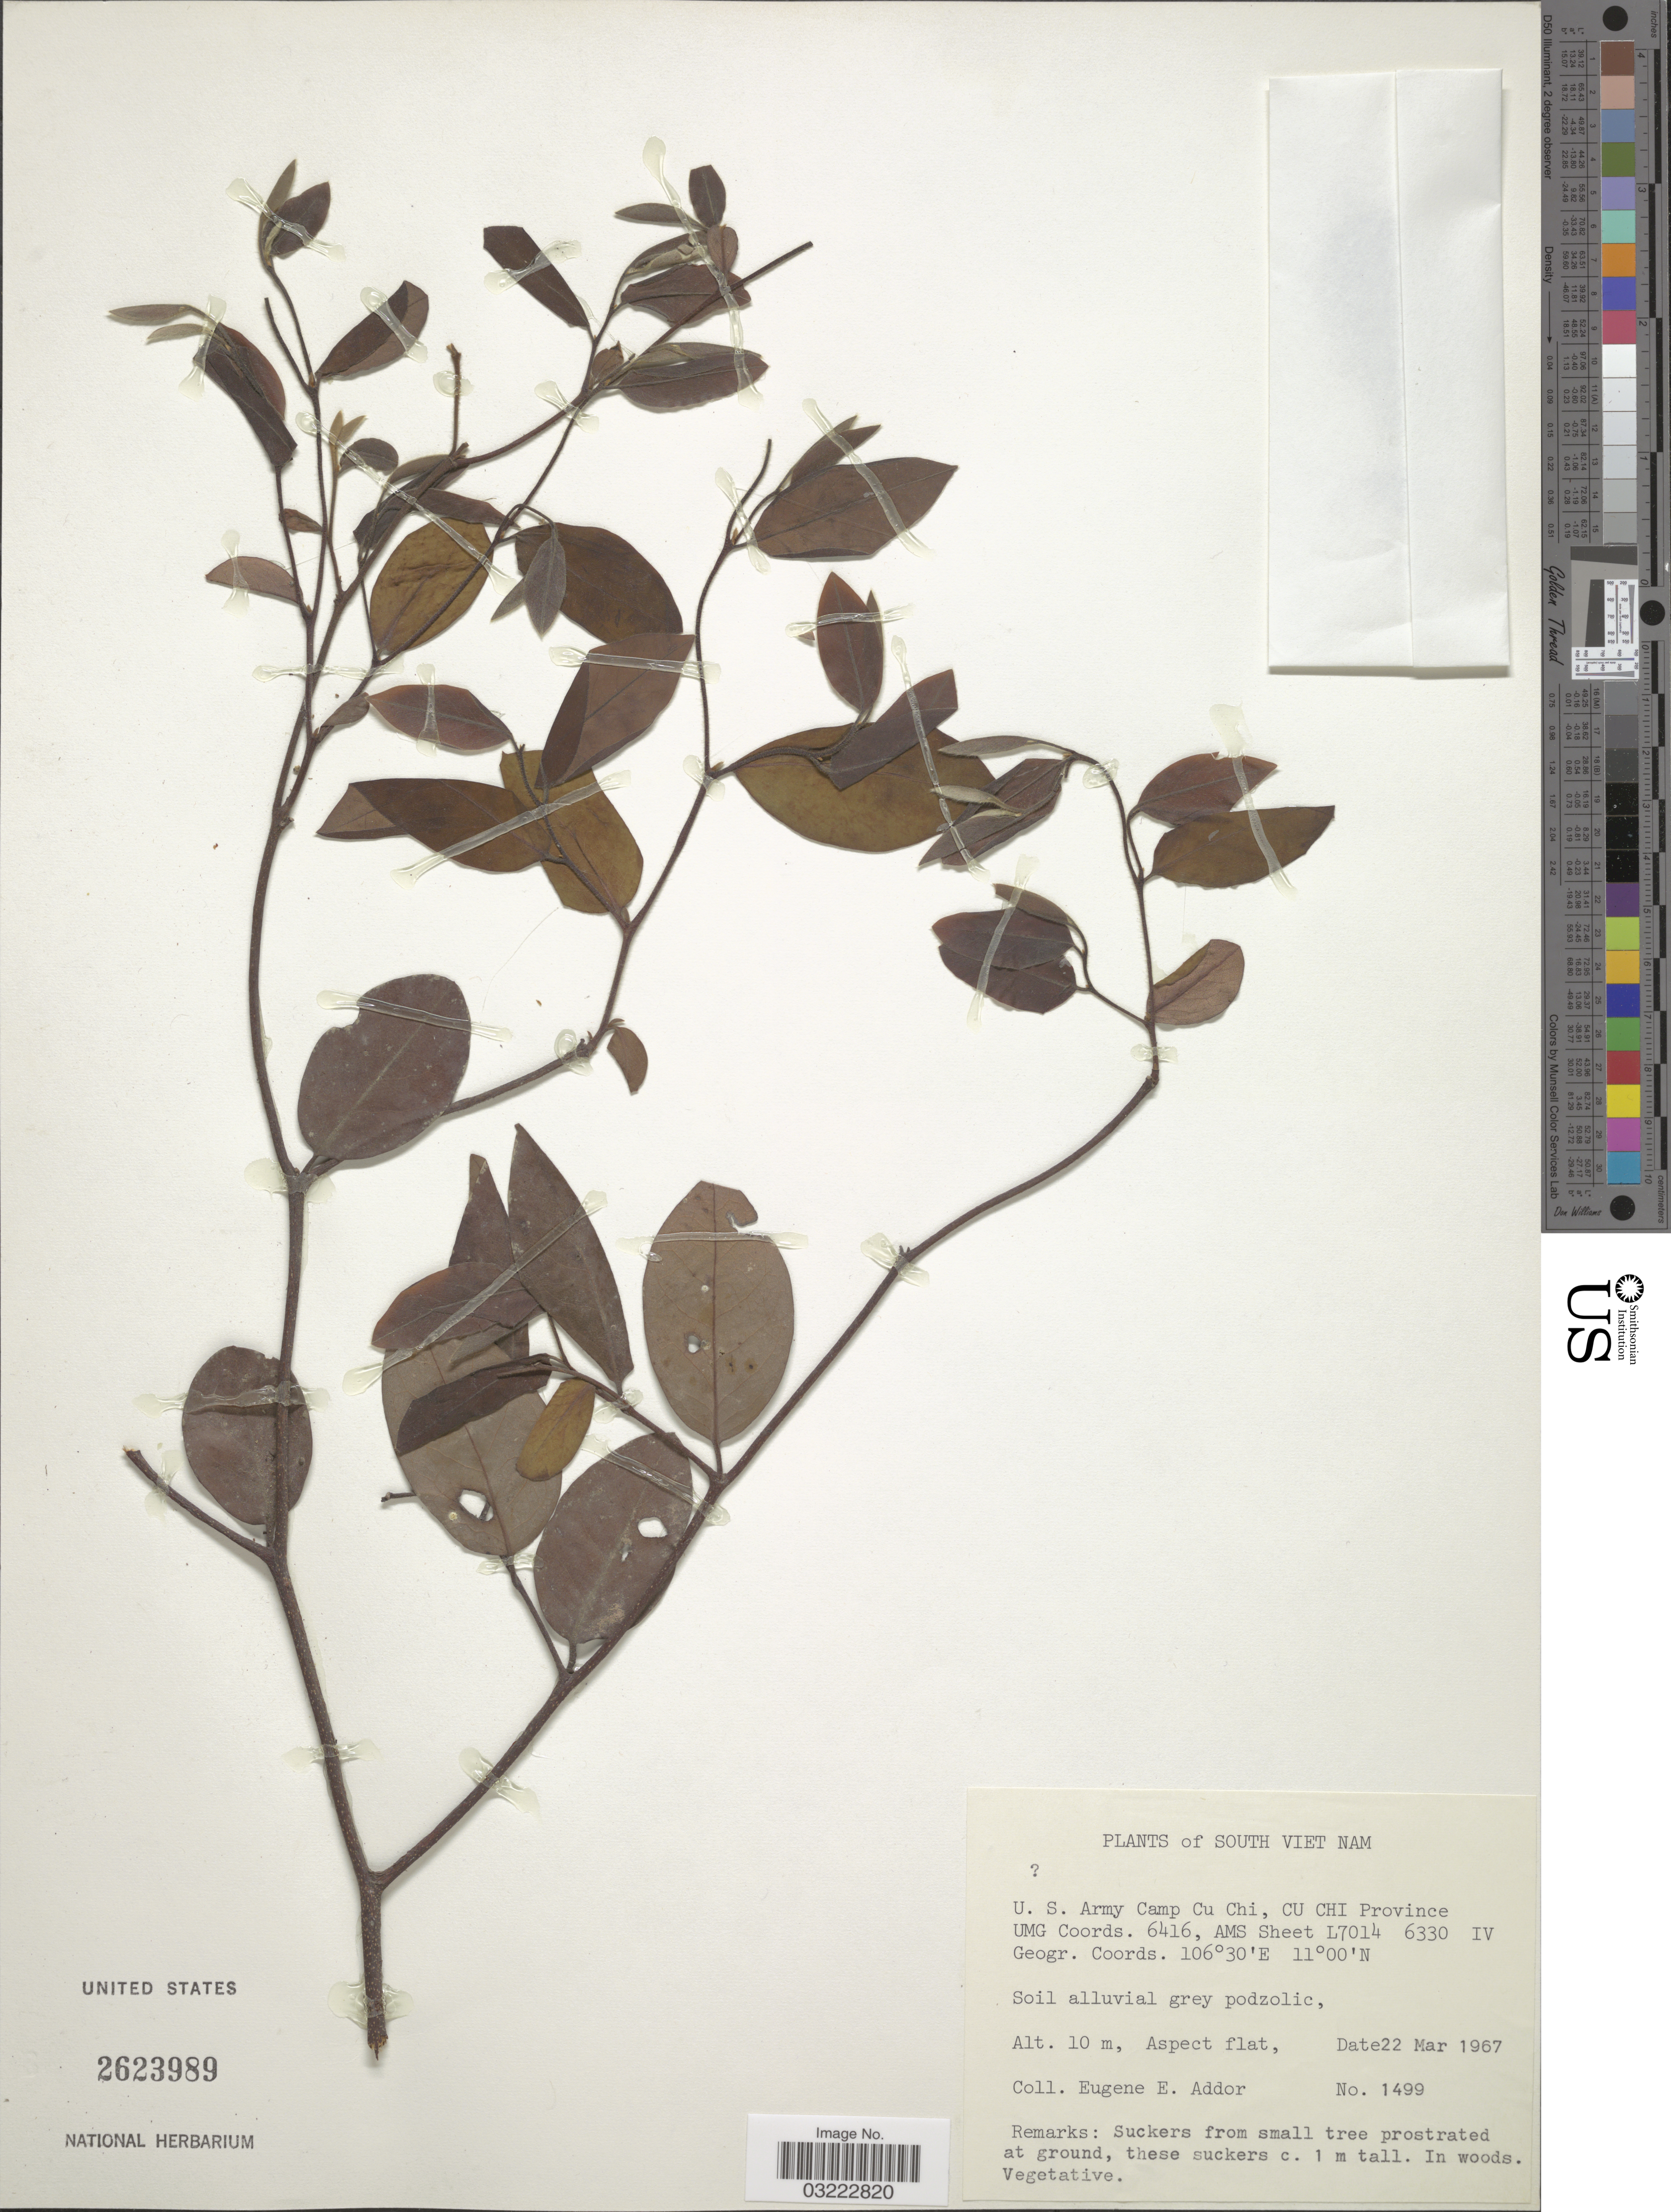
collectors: E. E. Addor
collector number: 1499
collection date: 1967-03-22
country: Vietnam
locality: South Viet Nam, U.S. Army Camp Cu Chi, Cu Chi Province UMG Coords. 6416, AMS Sheet L7014 6330 IV.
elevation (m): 10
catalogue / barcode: US 2623989